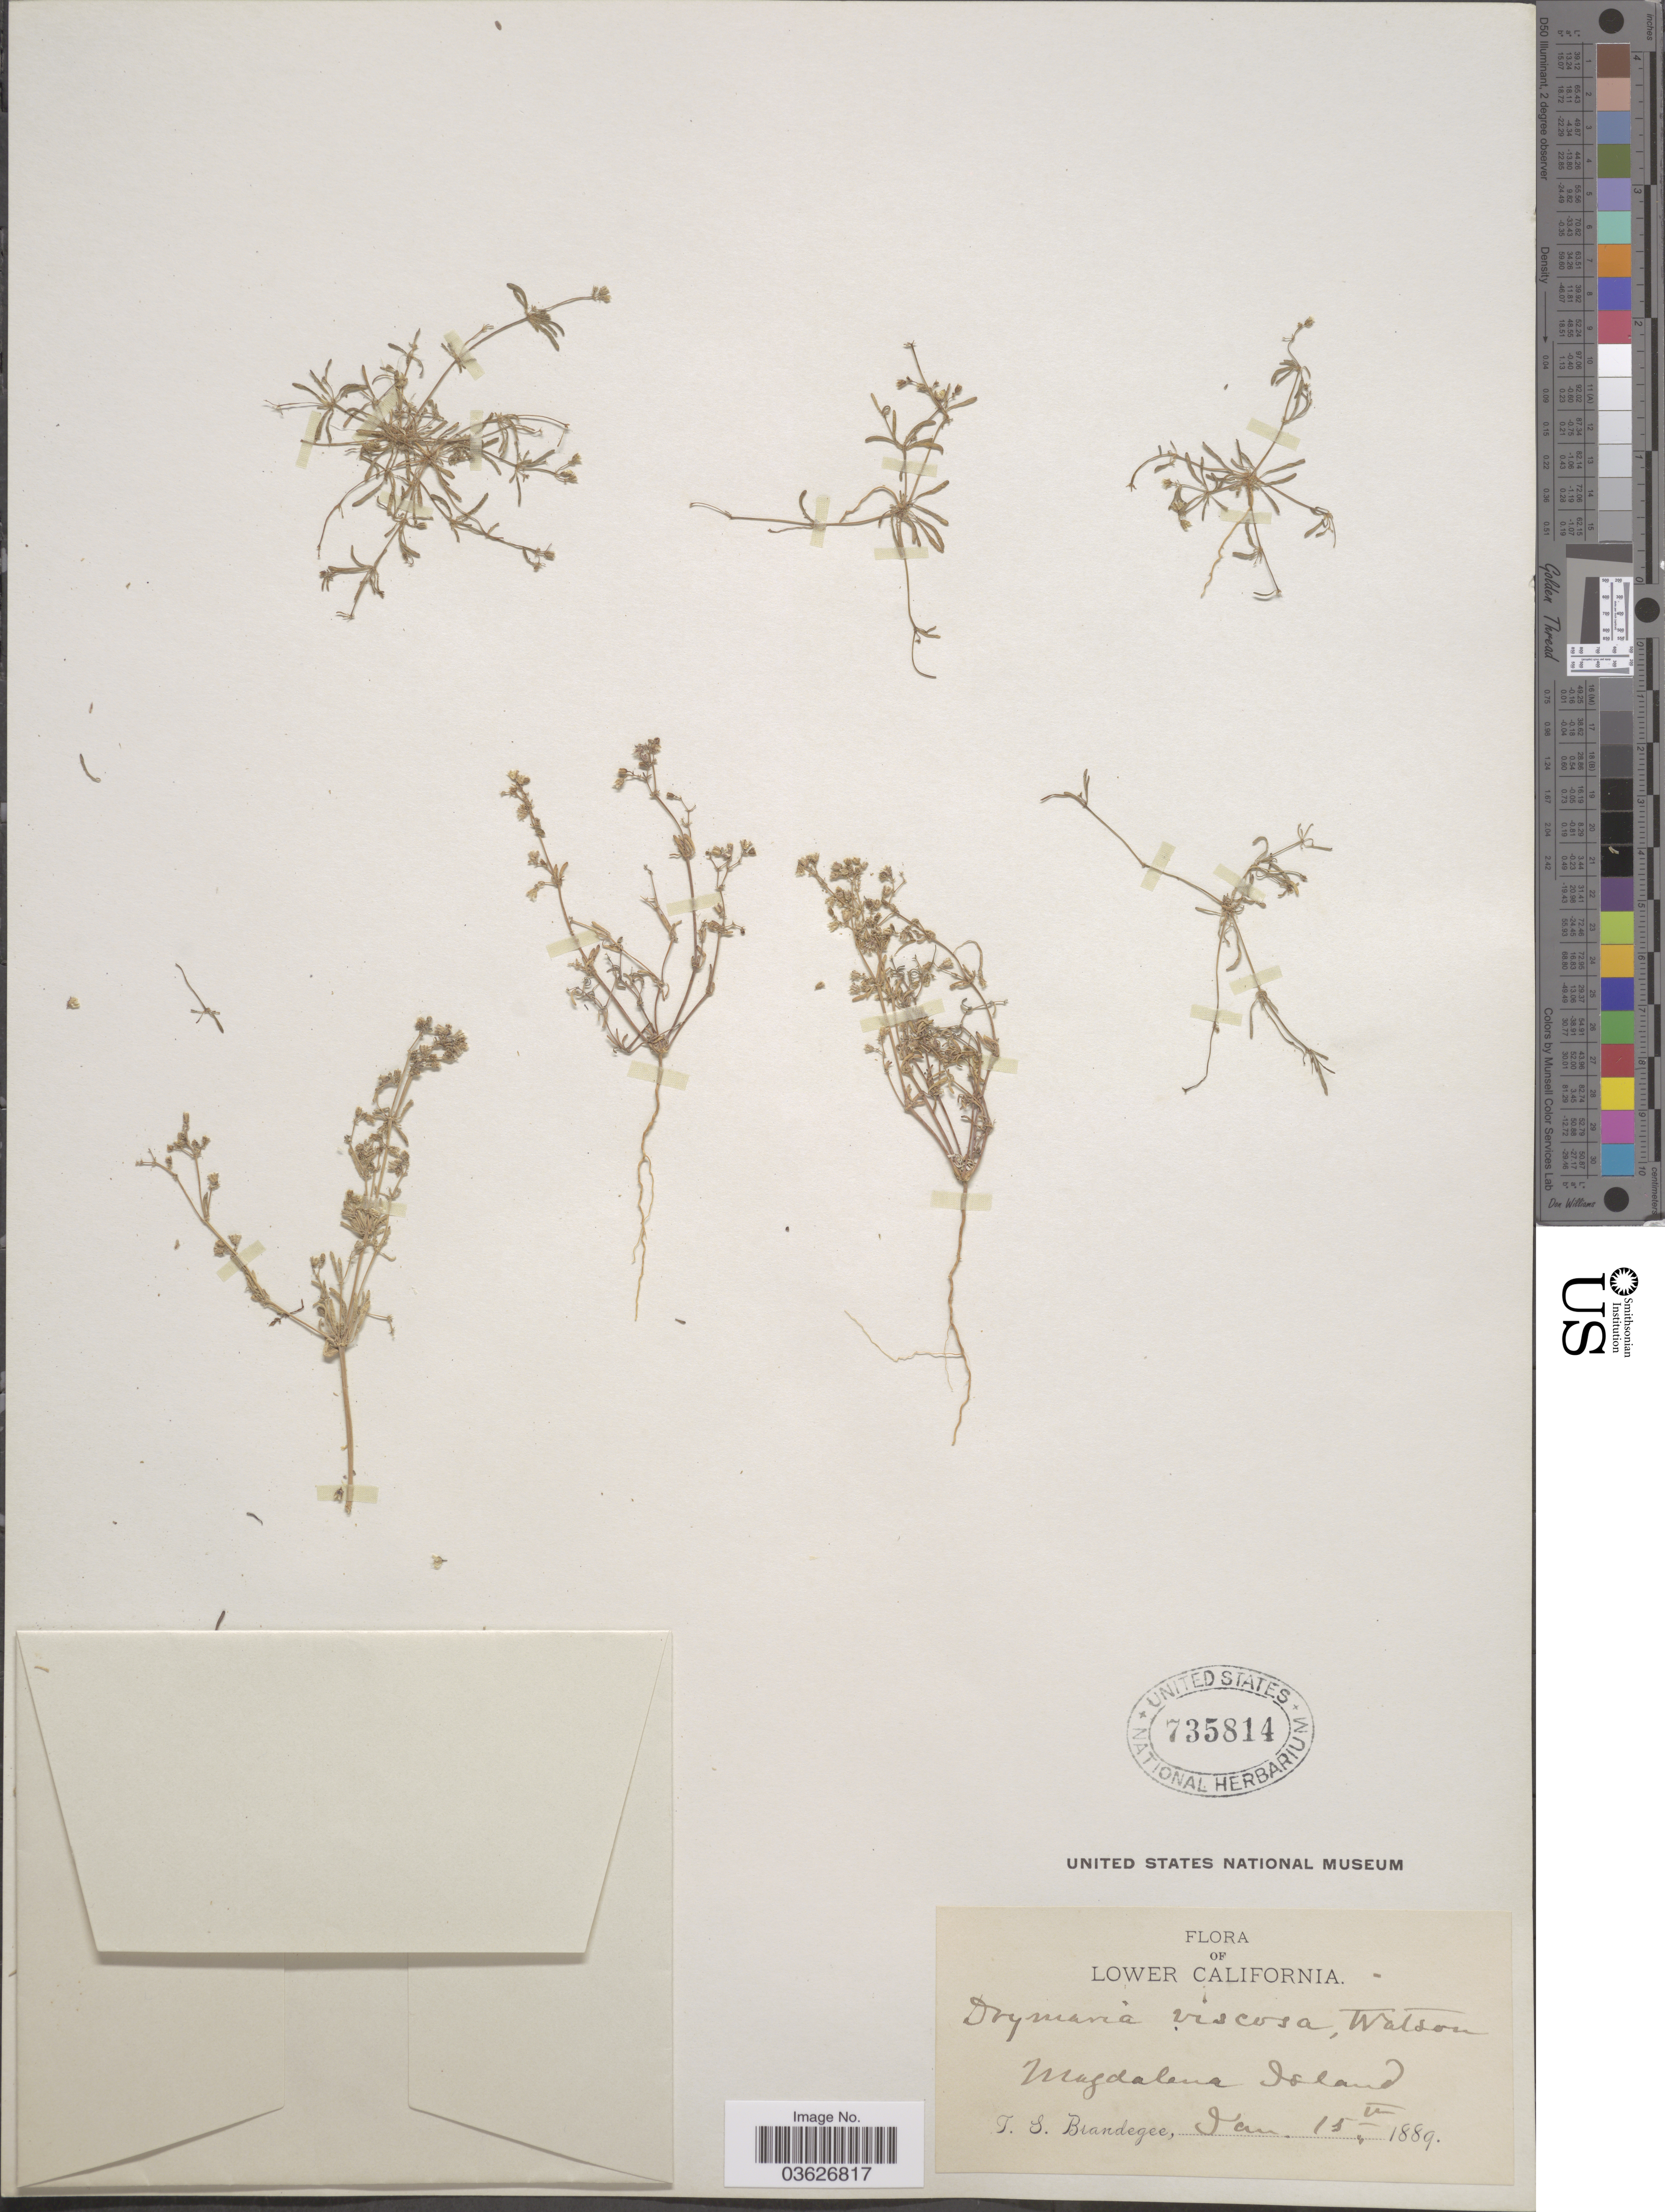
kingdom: Plantae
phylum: Tracheophyta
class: Magnoliopsida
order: Caryophyllales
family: Caryophyllaceae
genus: Drymaria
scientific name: Drymaria viscosa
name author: S. Watson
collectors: T. S. Brandegee (herbarium)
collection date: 1889-01-15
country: Mexico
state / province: Baja California Sur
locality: Lower California. Magdalena Island.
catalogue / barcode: US 735814